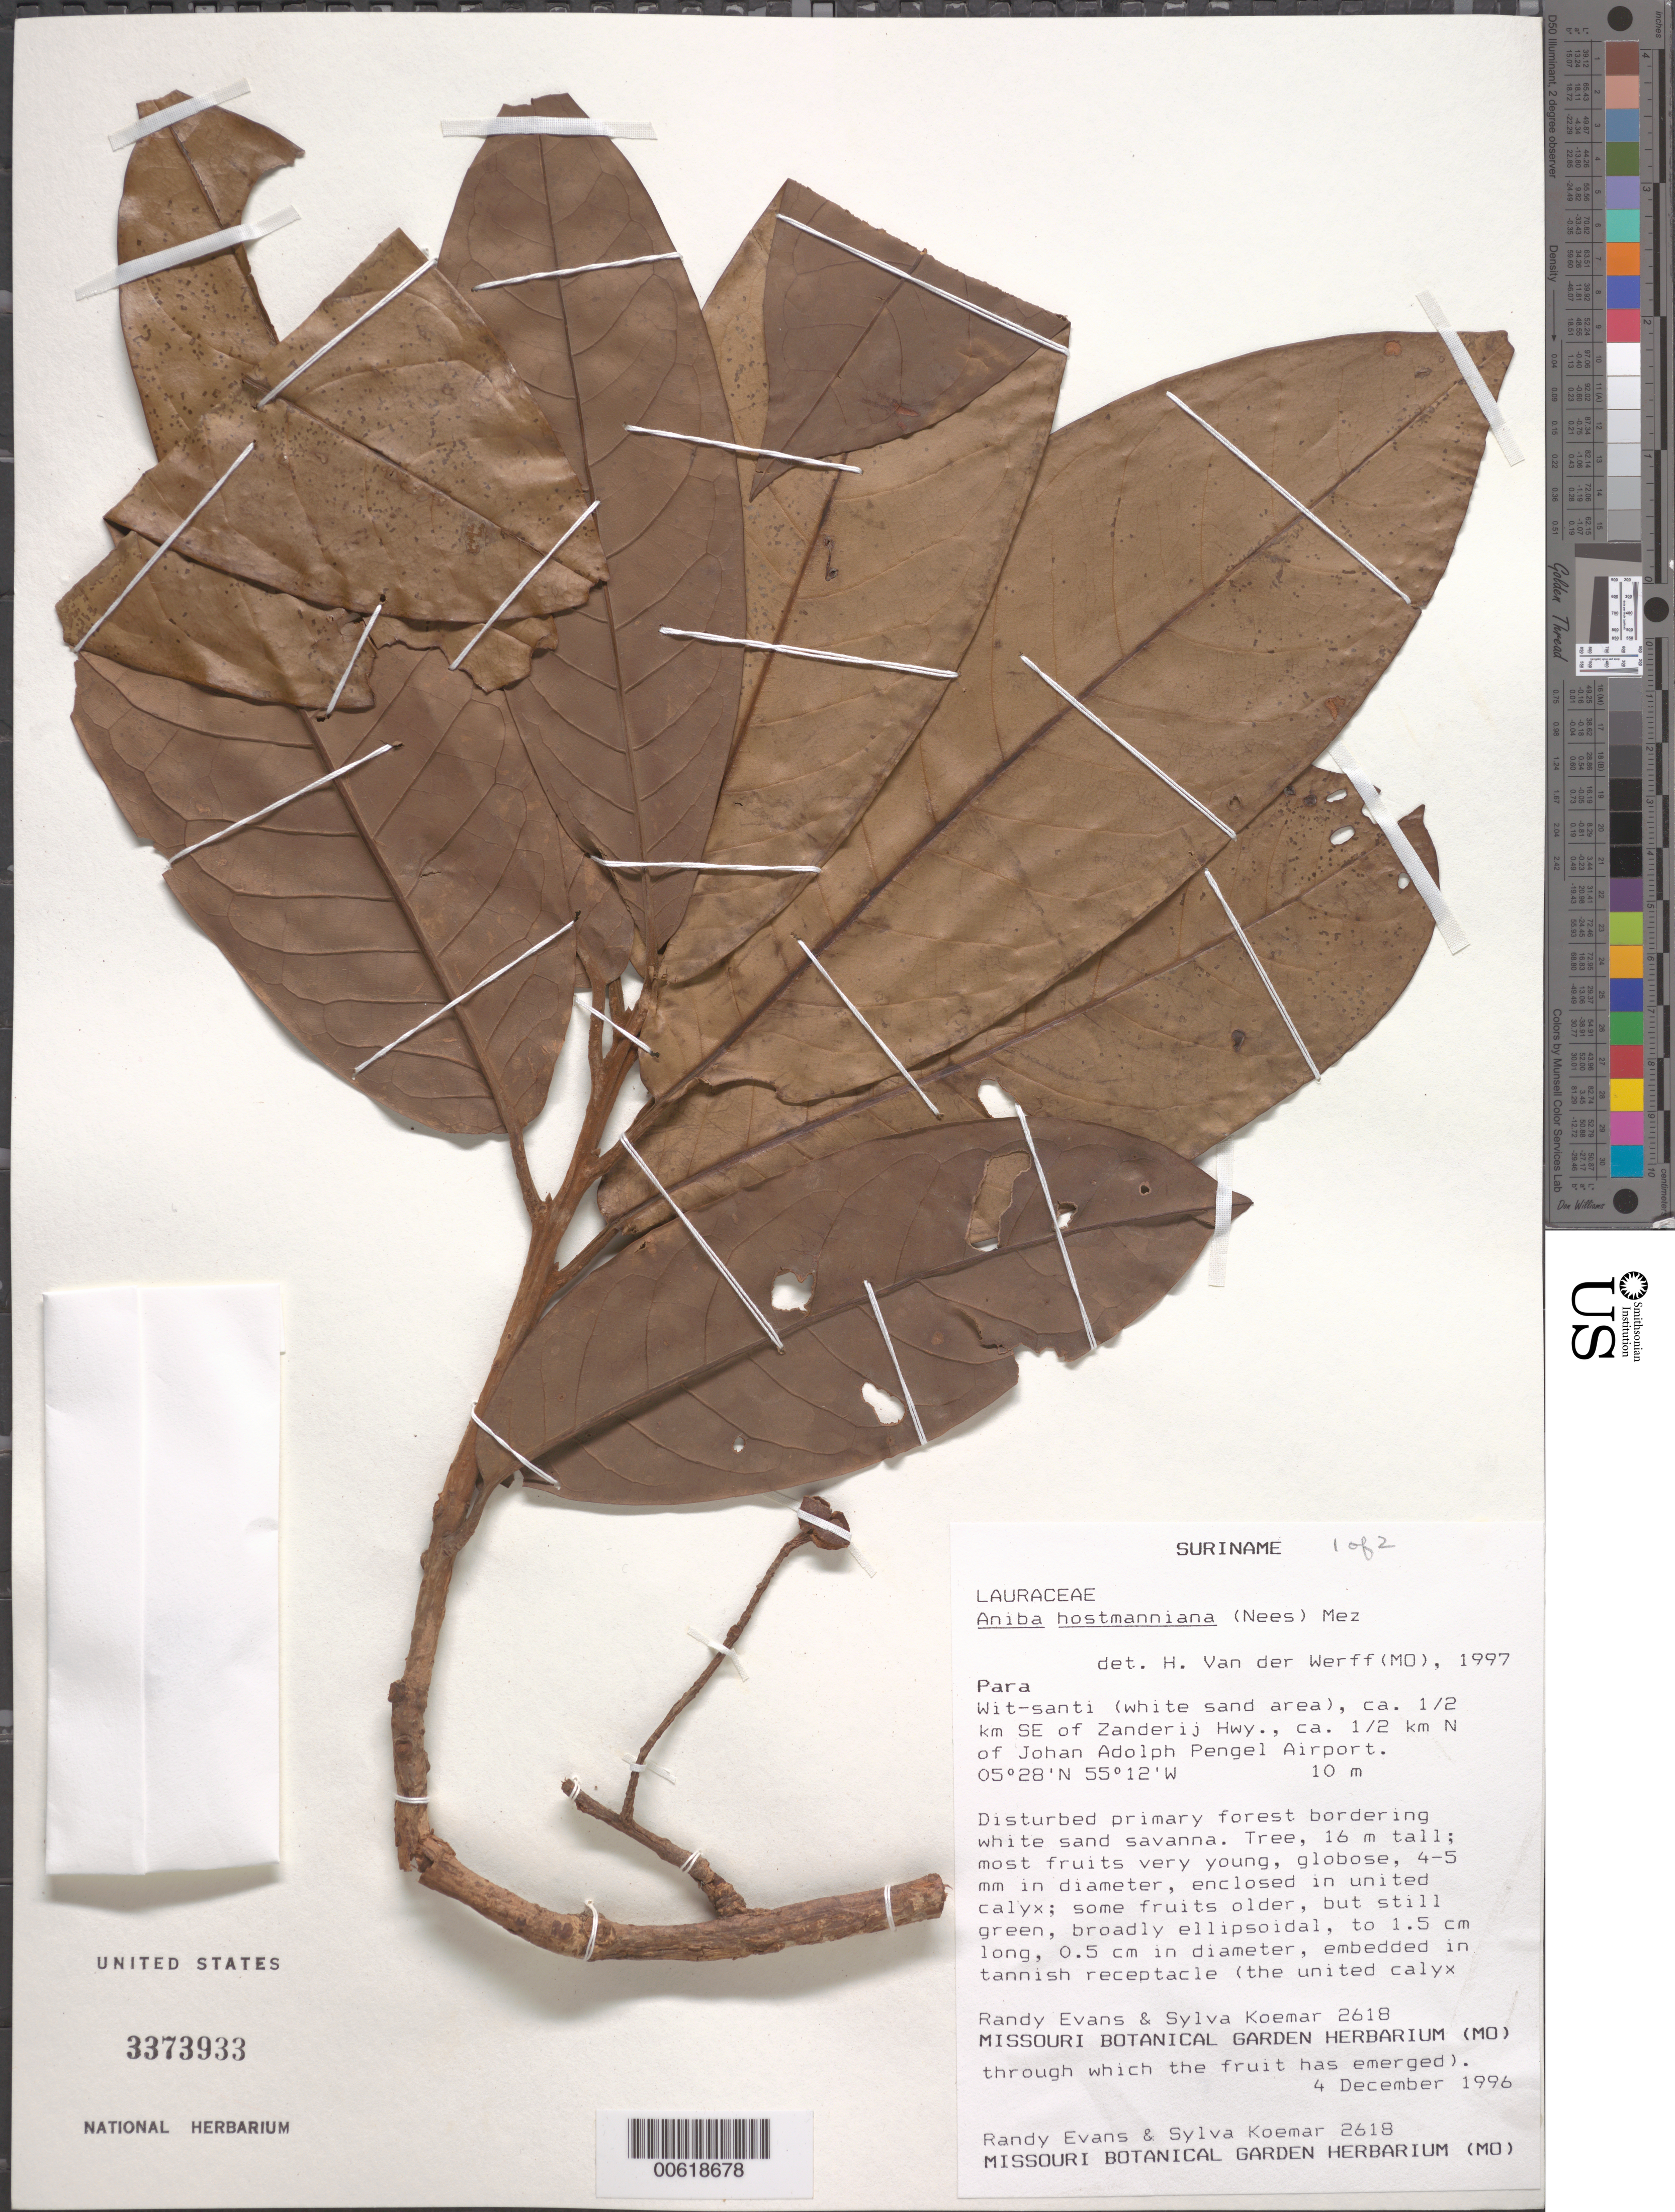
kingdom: Plantae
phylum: Tracheophyta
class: Magnoliopsida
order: Laurales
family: Lauraceae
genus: Aniba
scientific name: Aniba hostmanniana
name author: (Nees) Mez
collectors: R. Evans & S. Koemar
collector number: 2618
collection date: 1996-12-04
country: Suriname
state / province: Para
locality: Wit-santi (white sand area), ca. ½ km SE of Zanderij Hwy., ca. ½ km N of Johan Adolph Pengel Airport.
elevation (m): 10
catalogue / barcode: US 3373933